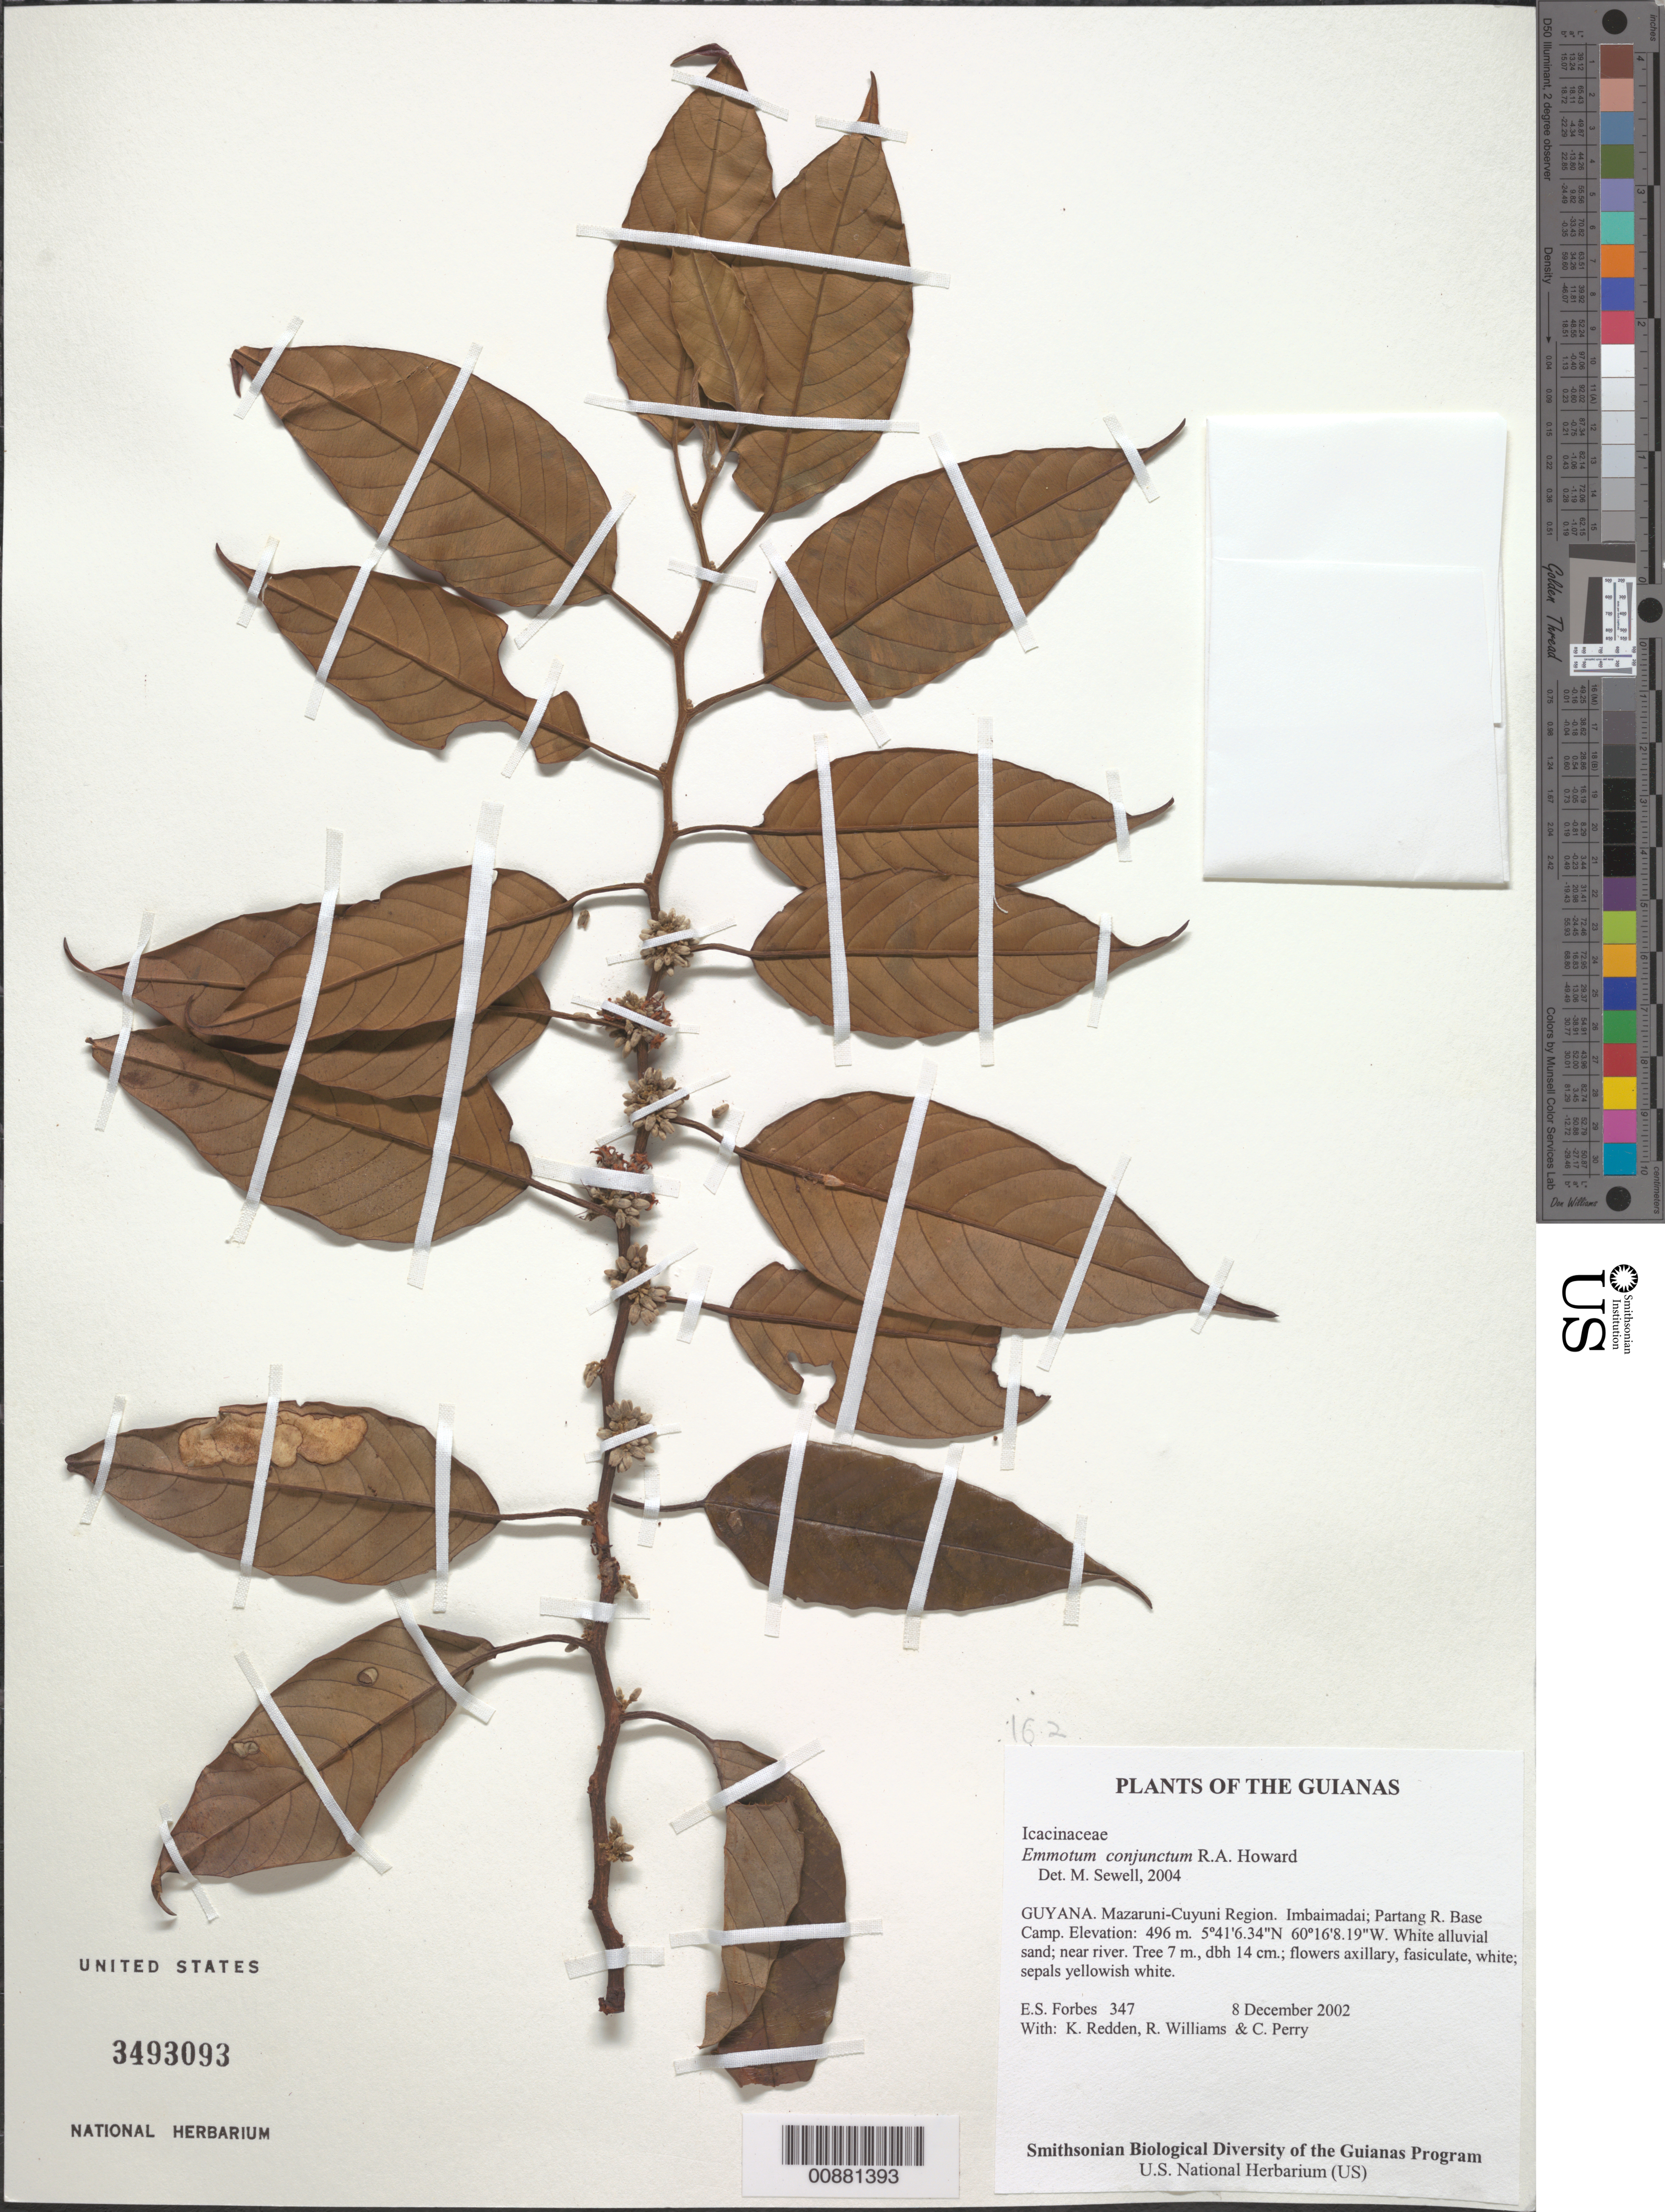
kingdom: Plantae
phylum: Tracheophyta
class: Magnoliopsida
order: Metteniusales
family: Metteniusaceae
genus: Emmotum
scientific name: Emmotum conjunctum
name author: R.A. Howard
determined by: Sewell, M.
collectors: E. Forbes, K. M. Redden, R. Williams & C. Perry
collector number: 347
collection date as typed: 8 December 2002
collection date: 2002-12-08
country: Guyana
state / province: Cuyuni-Mazaruni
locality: Imbaimadai; Partang R. Base Camp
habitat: White alluvial sand; near river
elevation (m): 496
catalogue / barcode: US 3493093